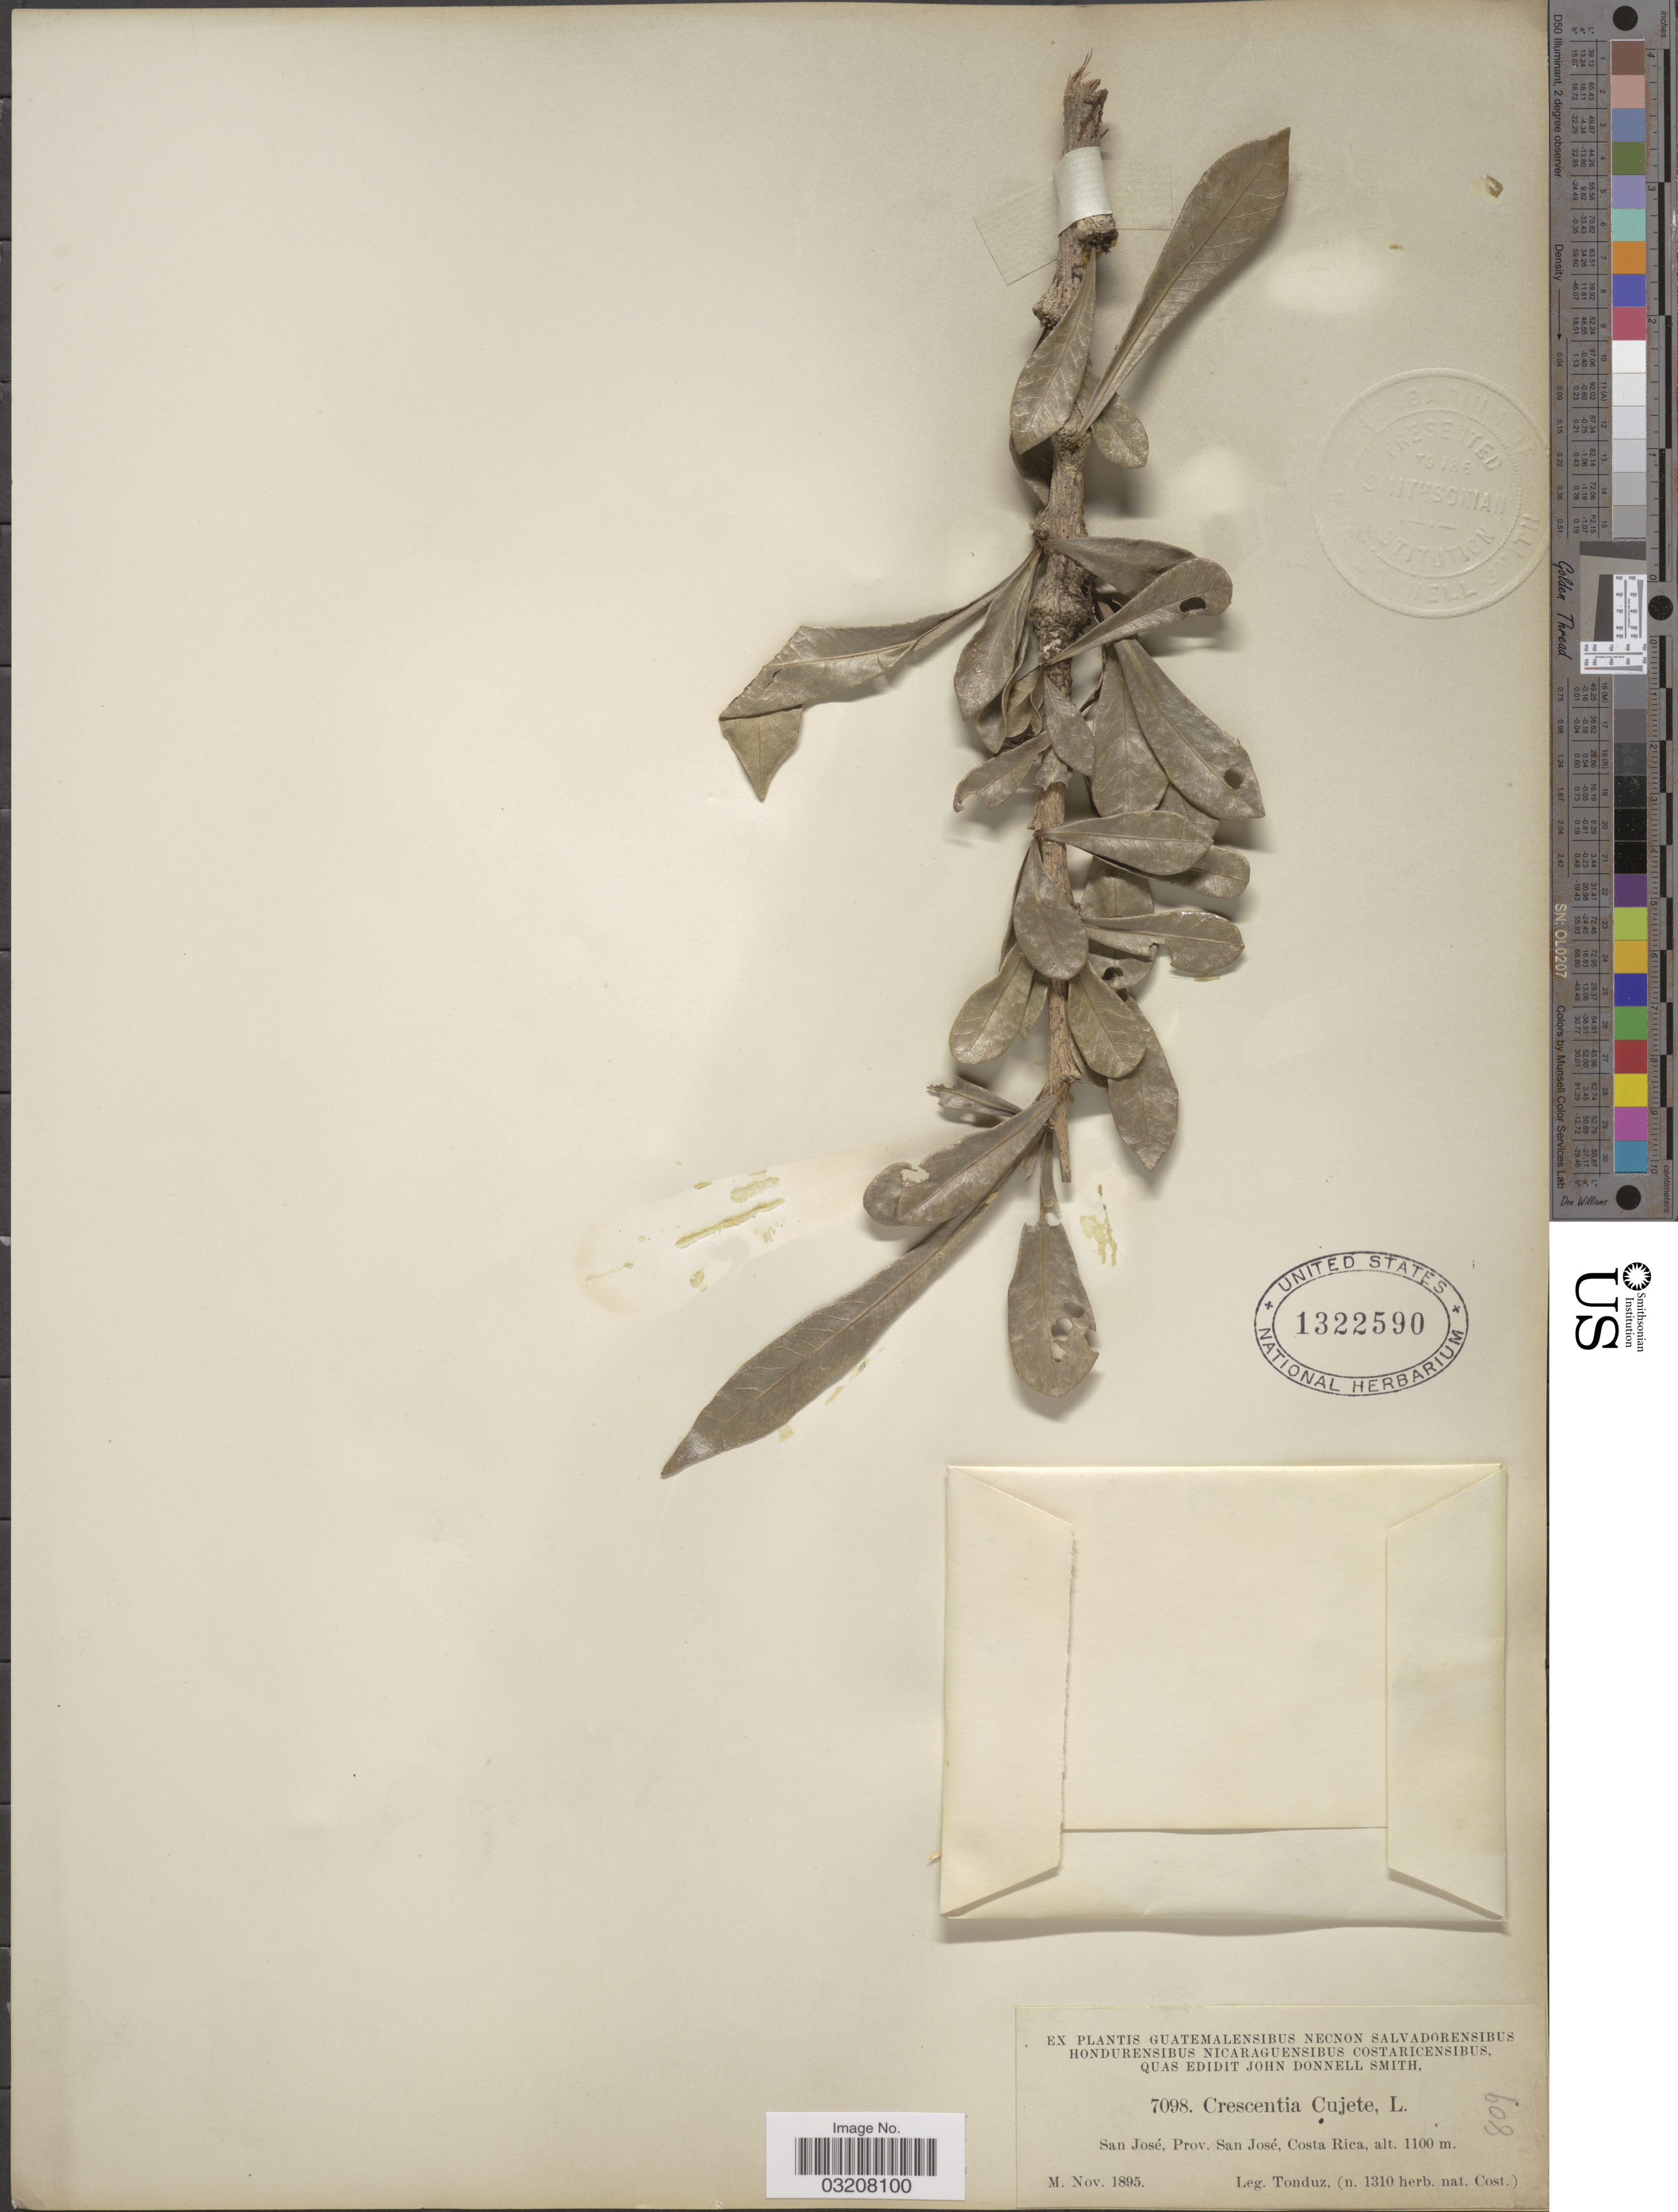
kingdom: Plantae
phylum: Tracheophyta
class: Magnoliopsida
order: Lamiales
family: Bignoniaceae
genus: Crescentia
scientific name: Crescentia cujete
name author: L.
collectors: Tonduz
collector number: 7098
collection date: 1895-11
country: Costa Rica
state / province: San José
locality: San José.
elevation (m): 1100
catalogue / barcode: US 1322590